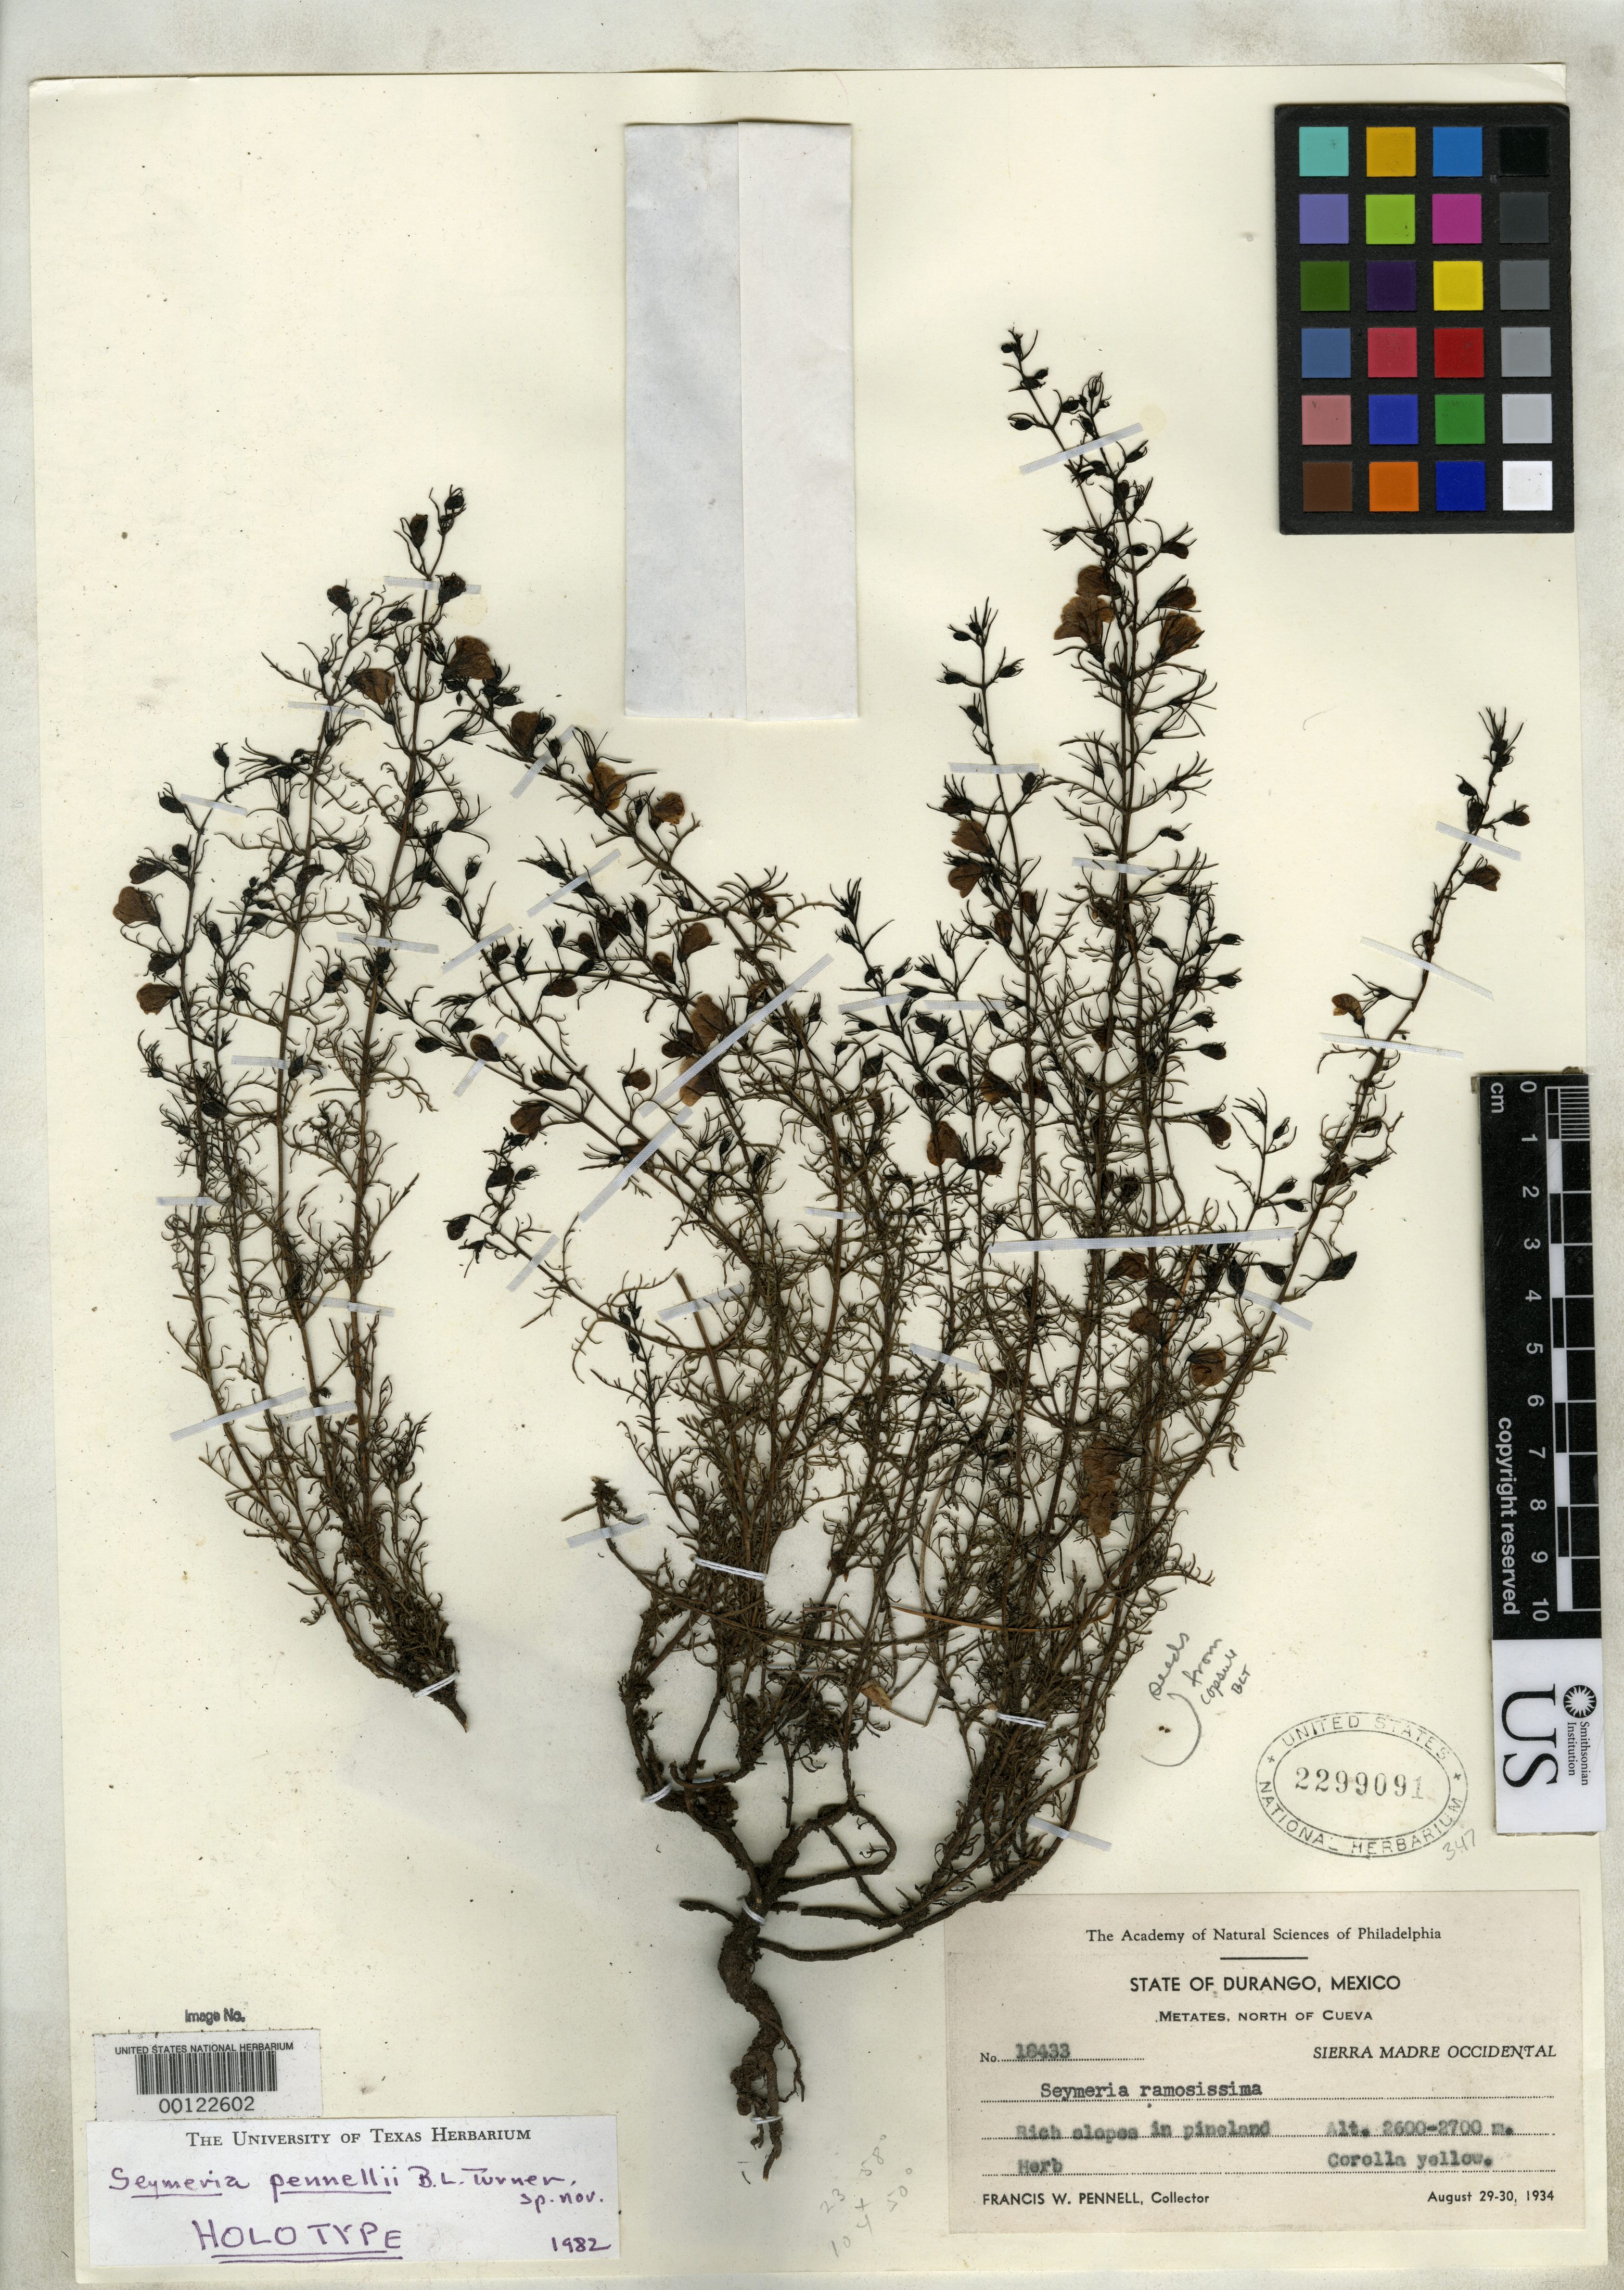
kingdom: Plantae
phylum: Tracheophyta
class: Magnoliopsida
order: Lamiales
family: Orobanchaceae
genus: Seymeria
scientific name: Seymeria pennellii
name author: B.L. Turner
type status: Holotype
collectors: F. W. Pennell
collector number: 18433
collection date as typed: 29 Aug 1934 to 30 Aug 1934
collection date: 1934-08-29/1934-08-30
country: Mexico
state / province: Durango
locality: Metates, N of Cueva.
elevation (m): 2600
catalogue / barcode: US 2299091